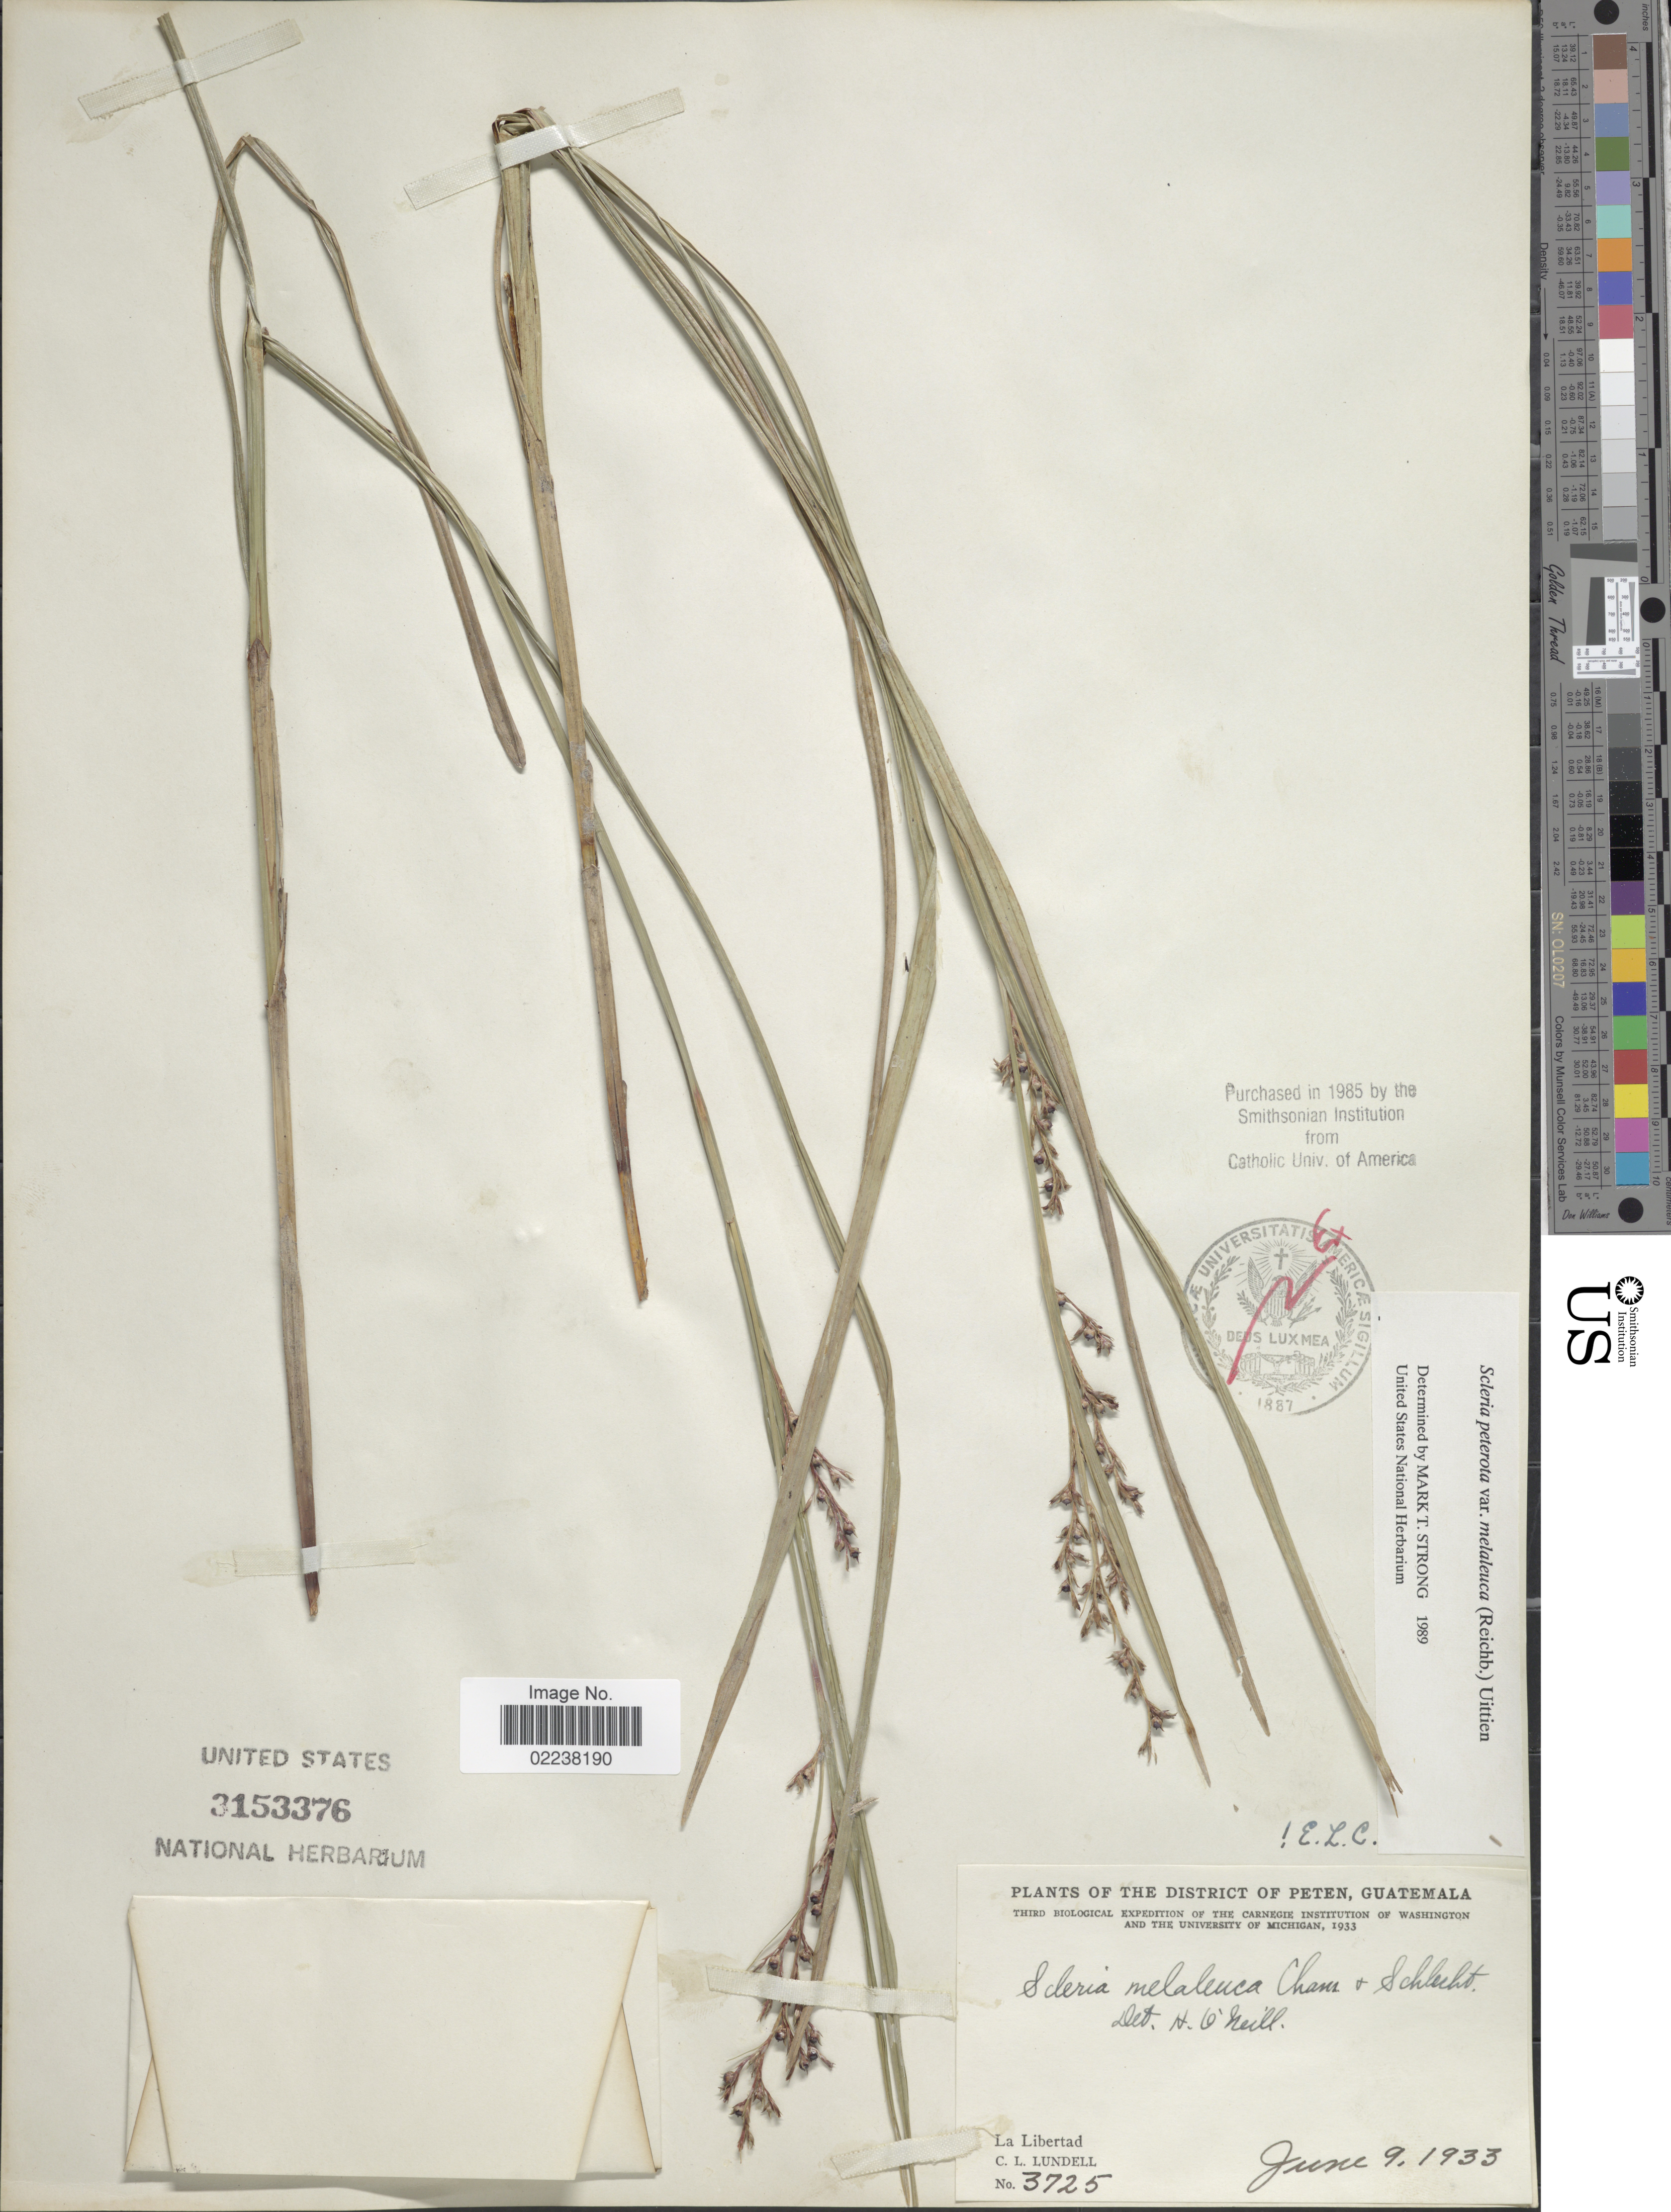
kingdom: Plantae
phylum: Tracheophyta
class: Liliopsida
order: Poales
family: Cyperaceae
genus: Scleria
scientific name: Scleria gaertneri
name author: Raddi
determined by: Strong, Mark T., (BOT), Smithsonian Institution - National Museum of Natural History (UNITED STATES)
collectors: C. L. Lundell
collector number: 3725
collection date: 1933-06-09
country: Guatemala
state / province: El Petén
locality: District of Peten, La Libertad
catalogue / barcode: US 3153376